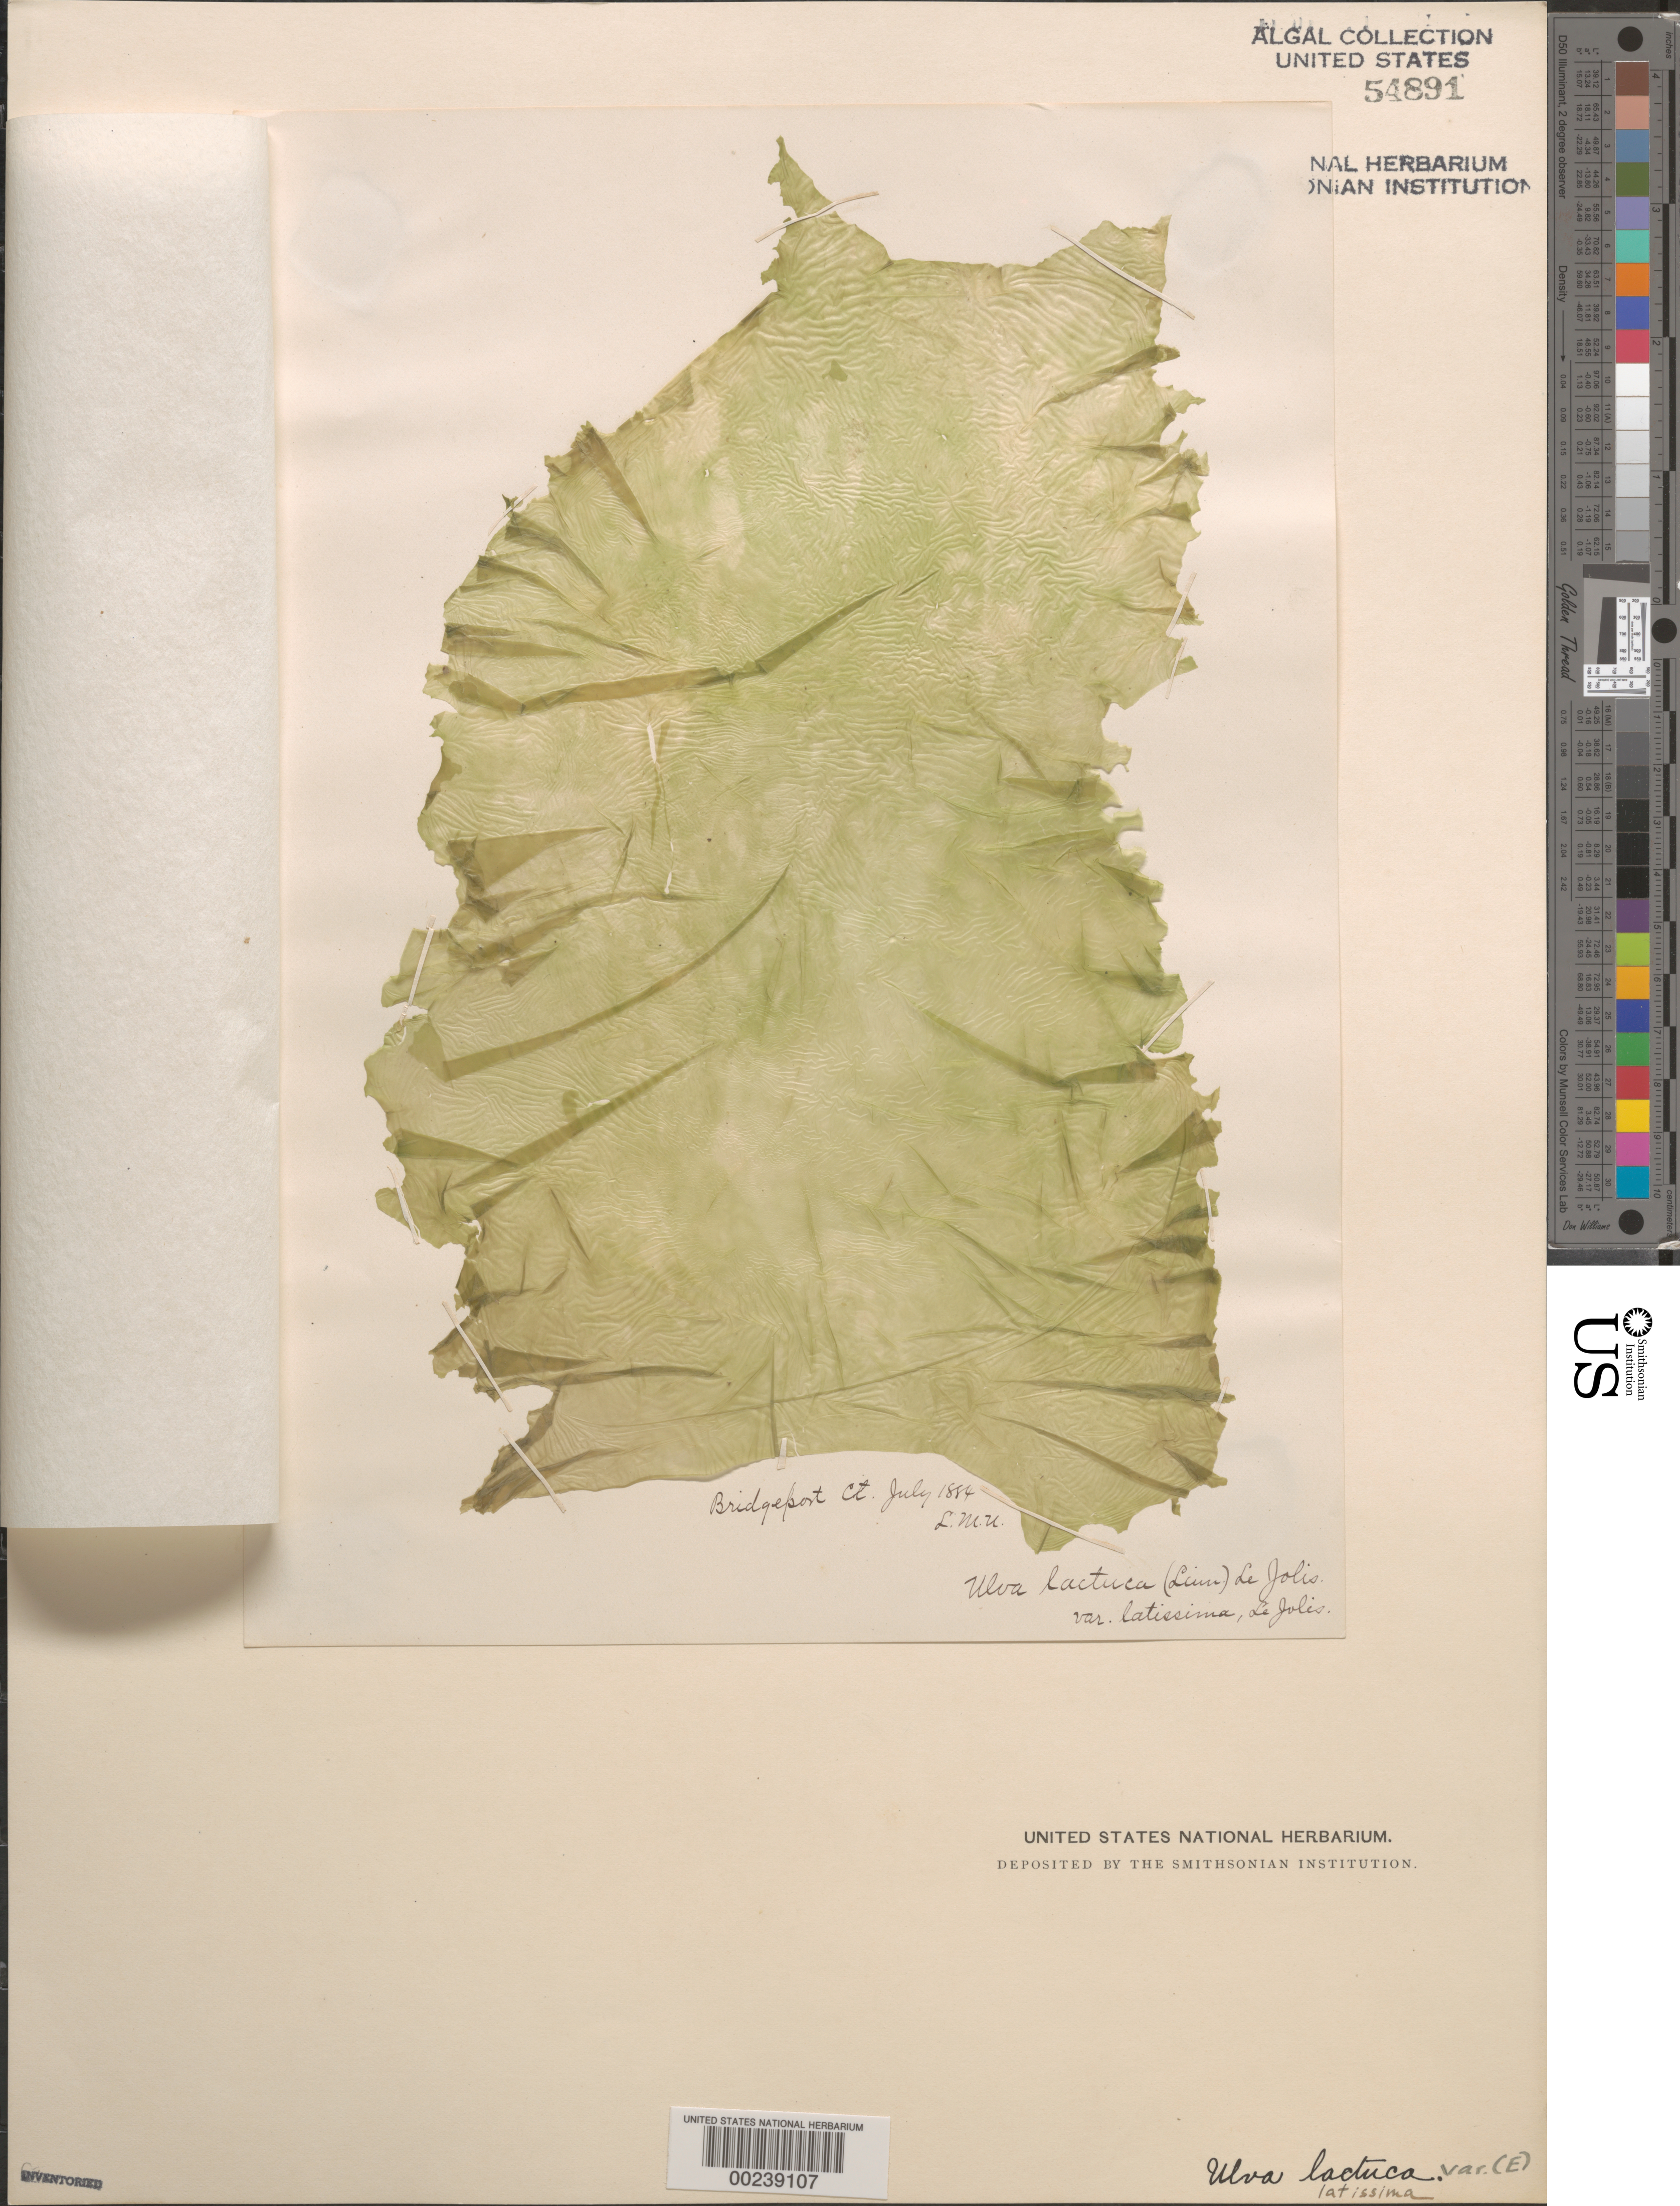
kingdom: Plantae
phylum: Chlorophyta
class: Ulvophyceae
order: Ulvales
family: Ulvaceae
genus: Ulva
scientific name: Ulva lactuca var. latissima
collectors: L. M. Underwood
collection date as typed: Jul 1884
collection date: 1884-07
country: United States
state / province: Connecticut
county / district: Fairfield County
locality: Bridgeport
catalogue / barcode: US 54891